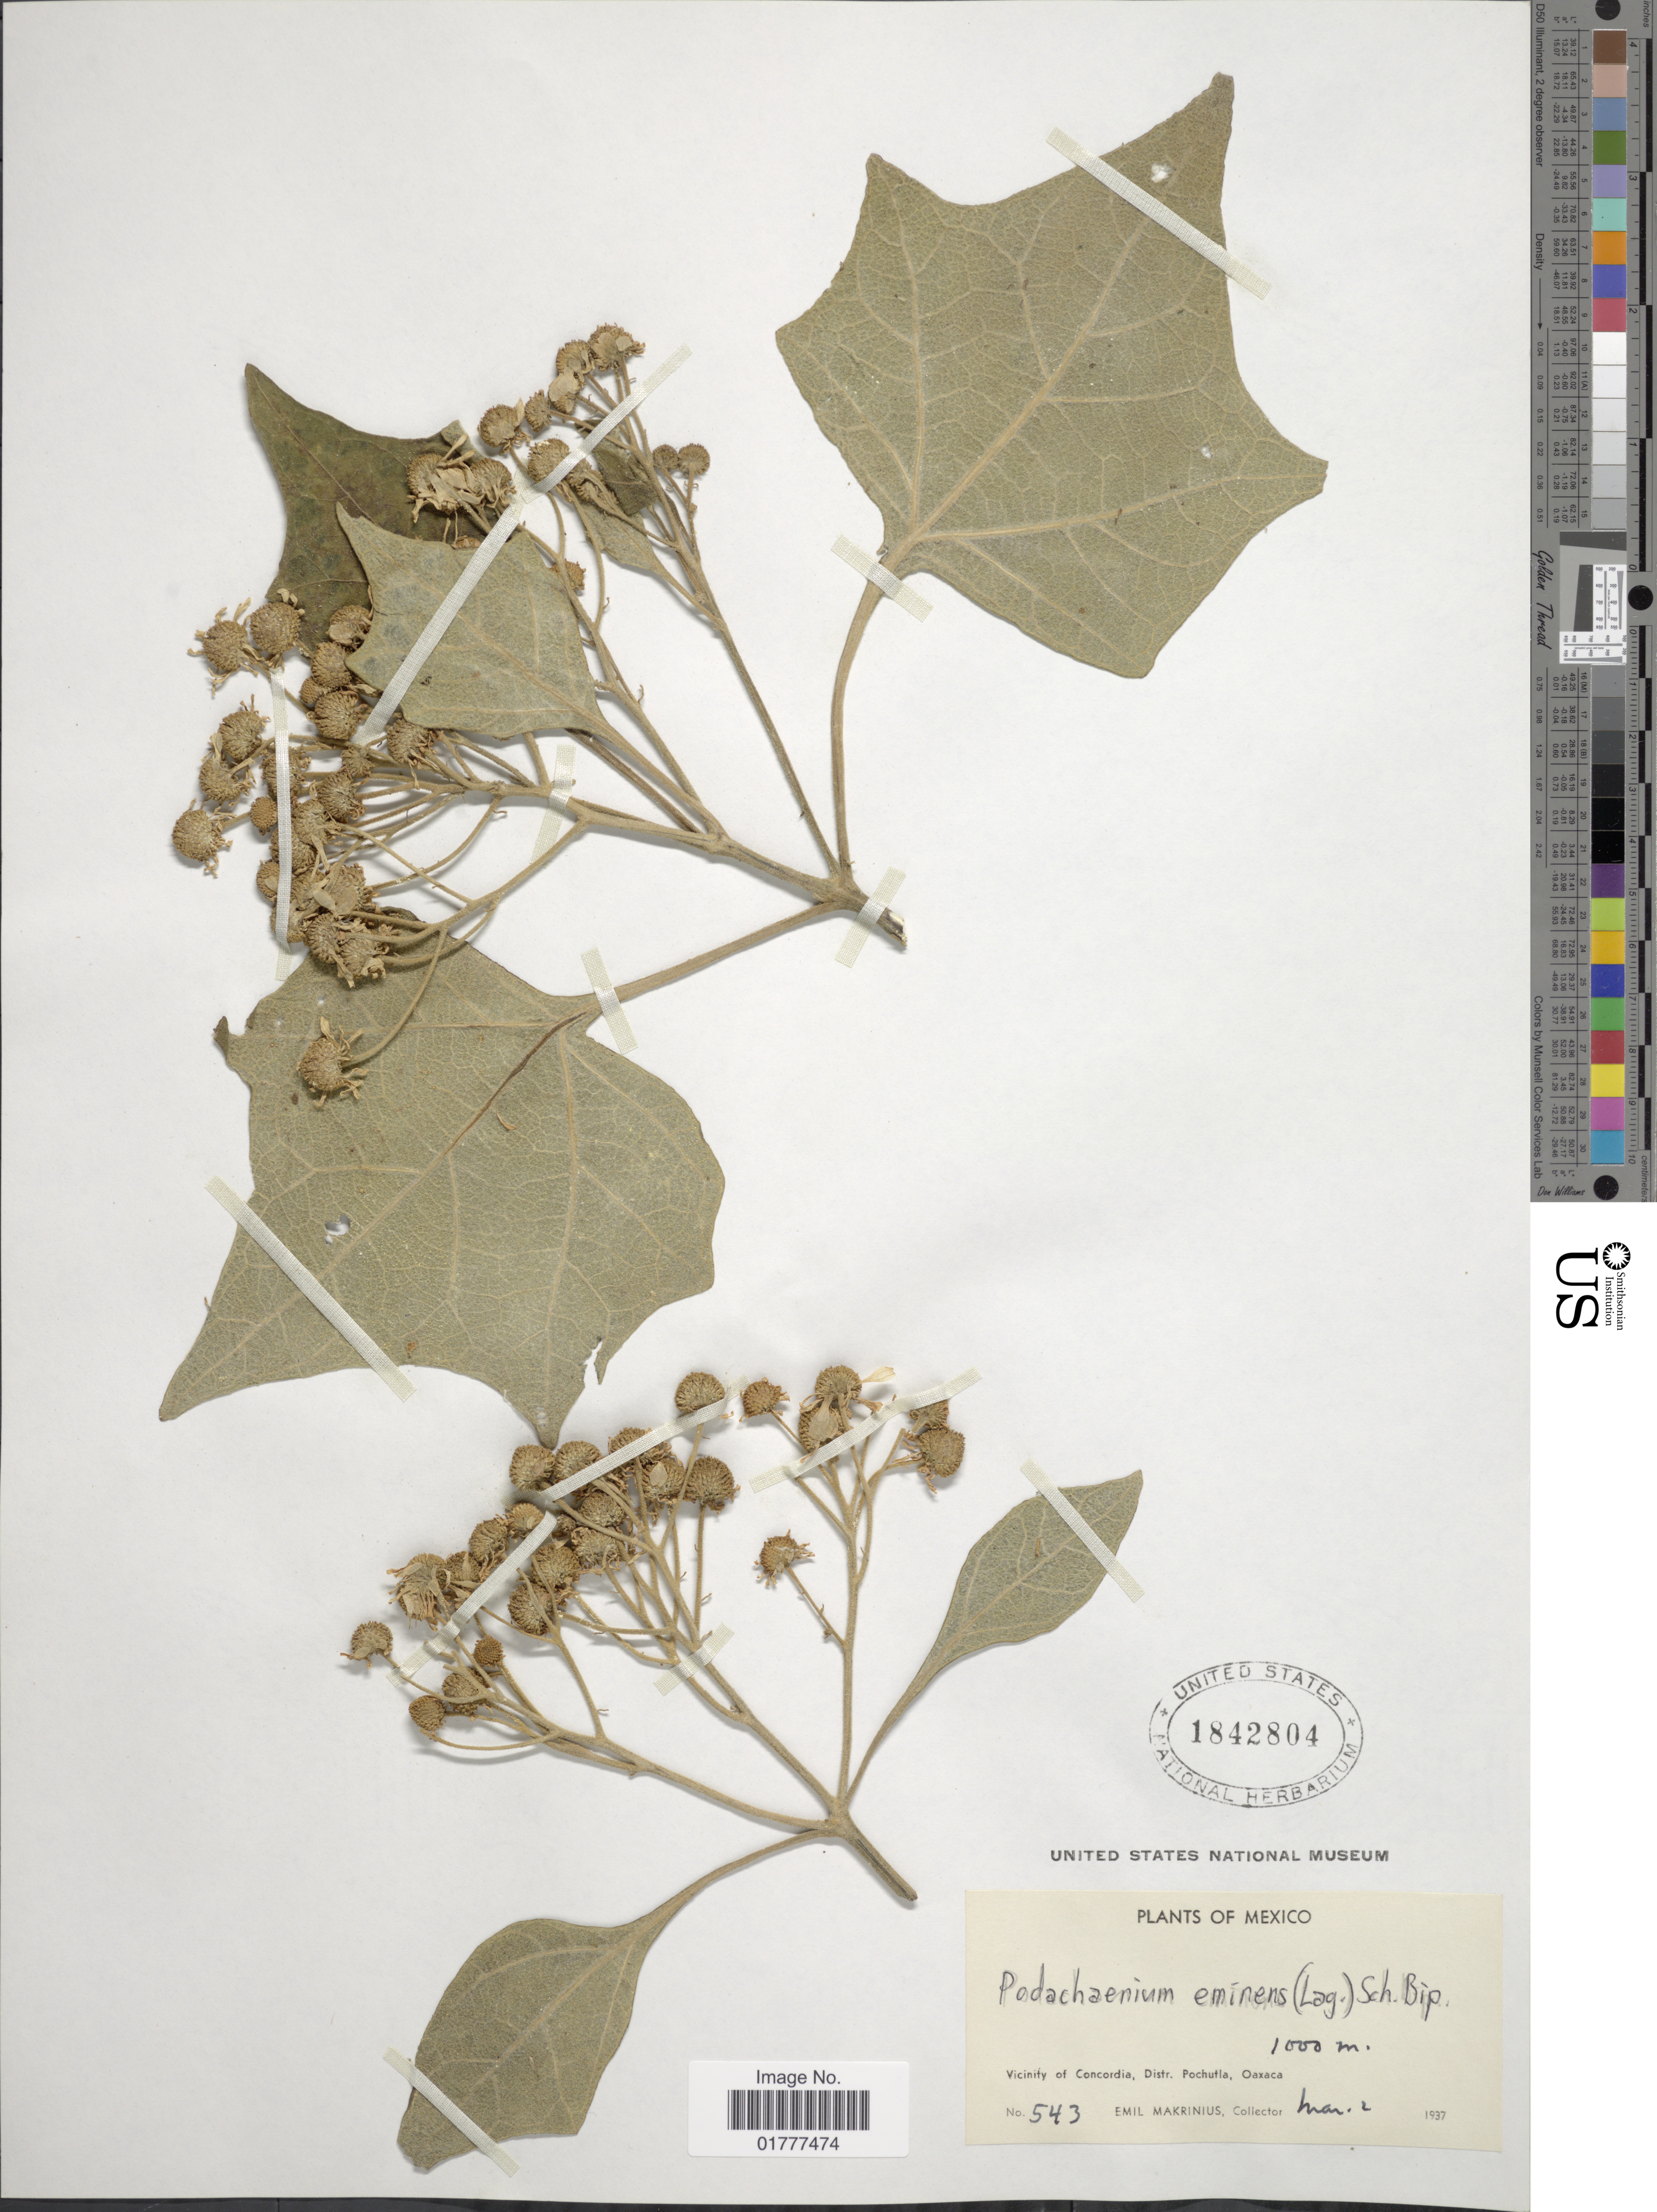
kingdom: Plantae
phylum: Tracheophyta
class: Magnoliopsida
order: Asterales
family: Asteraceae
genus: Podachaenium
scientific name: Podachaenium eminens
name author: (Lag.) Sch. Bip. ex Sch. Bip.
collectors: E. Makrinus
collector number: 543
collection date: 1937-03-02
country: Mexico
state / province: Oaxaca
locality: Vicinity of Concordia. Distr. Pochutla. Oaxaca.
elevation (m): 1000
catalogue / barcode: US 1842804